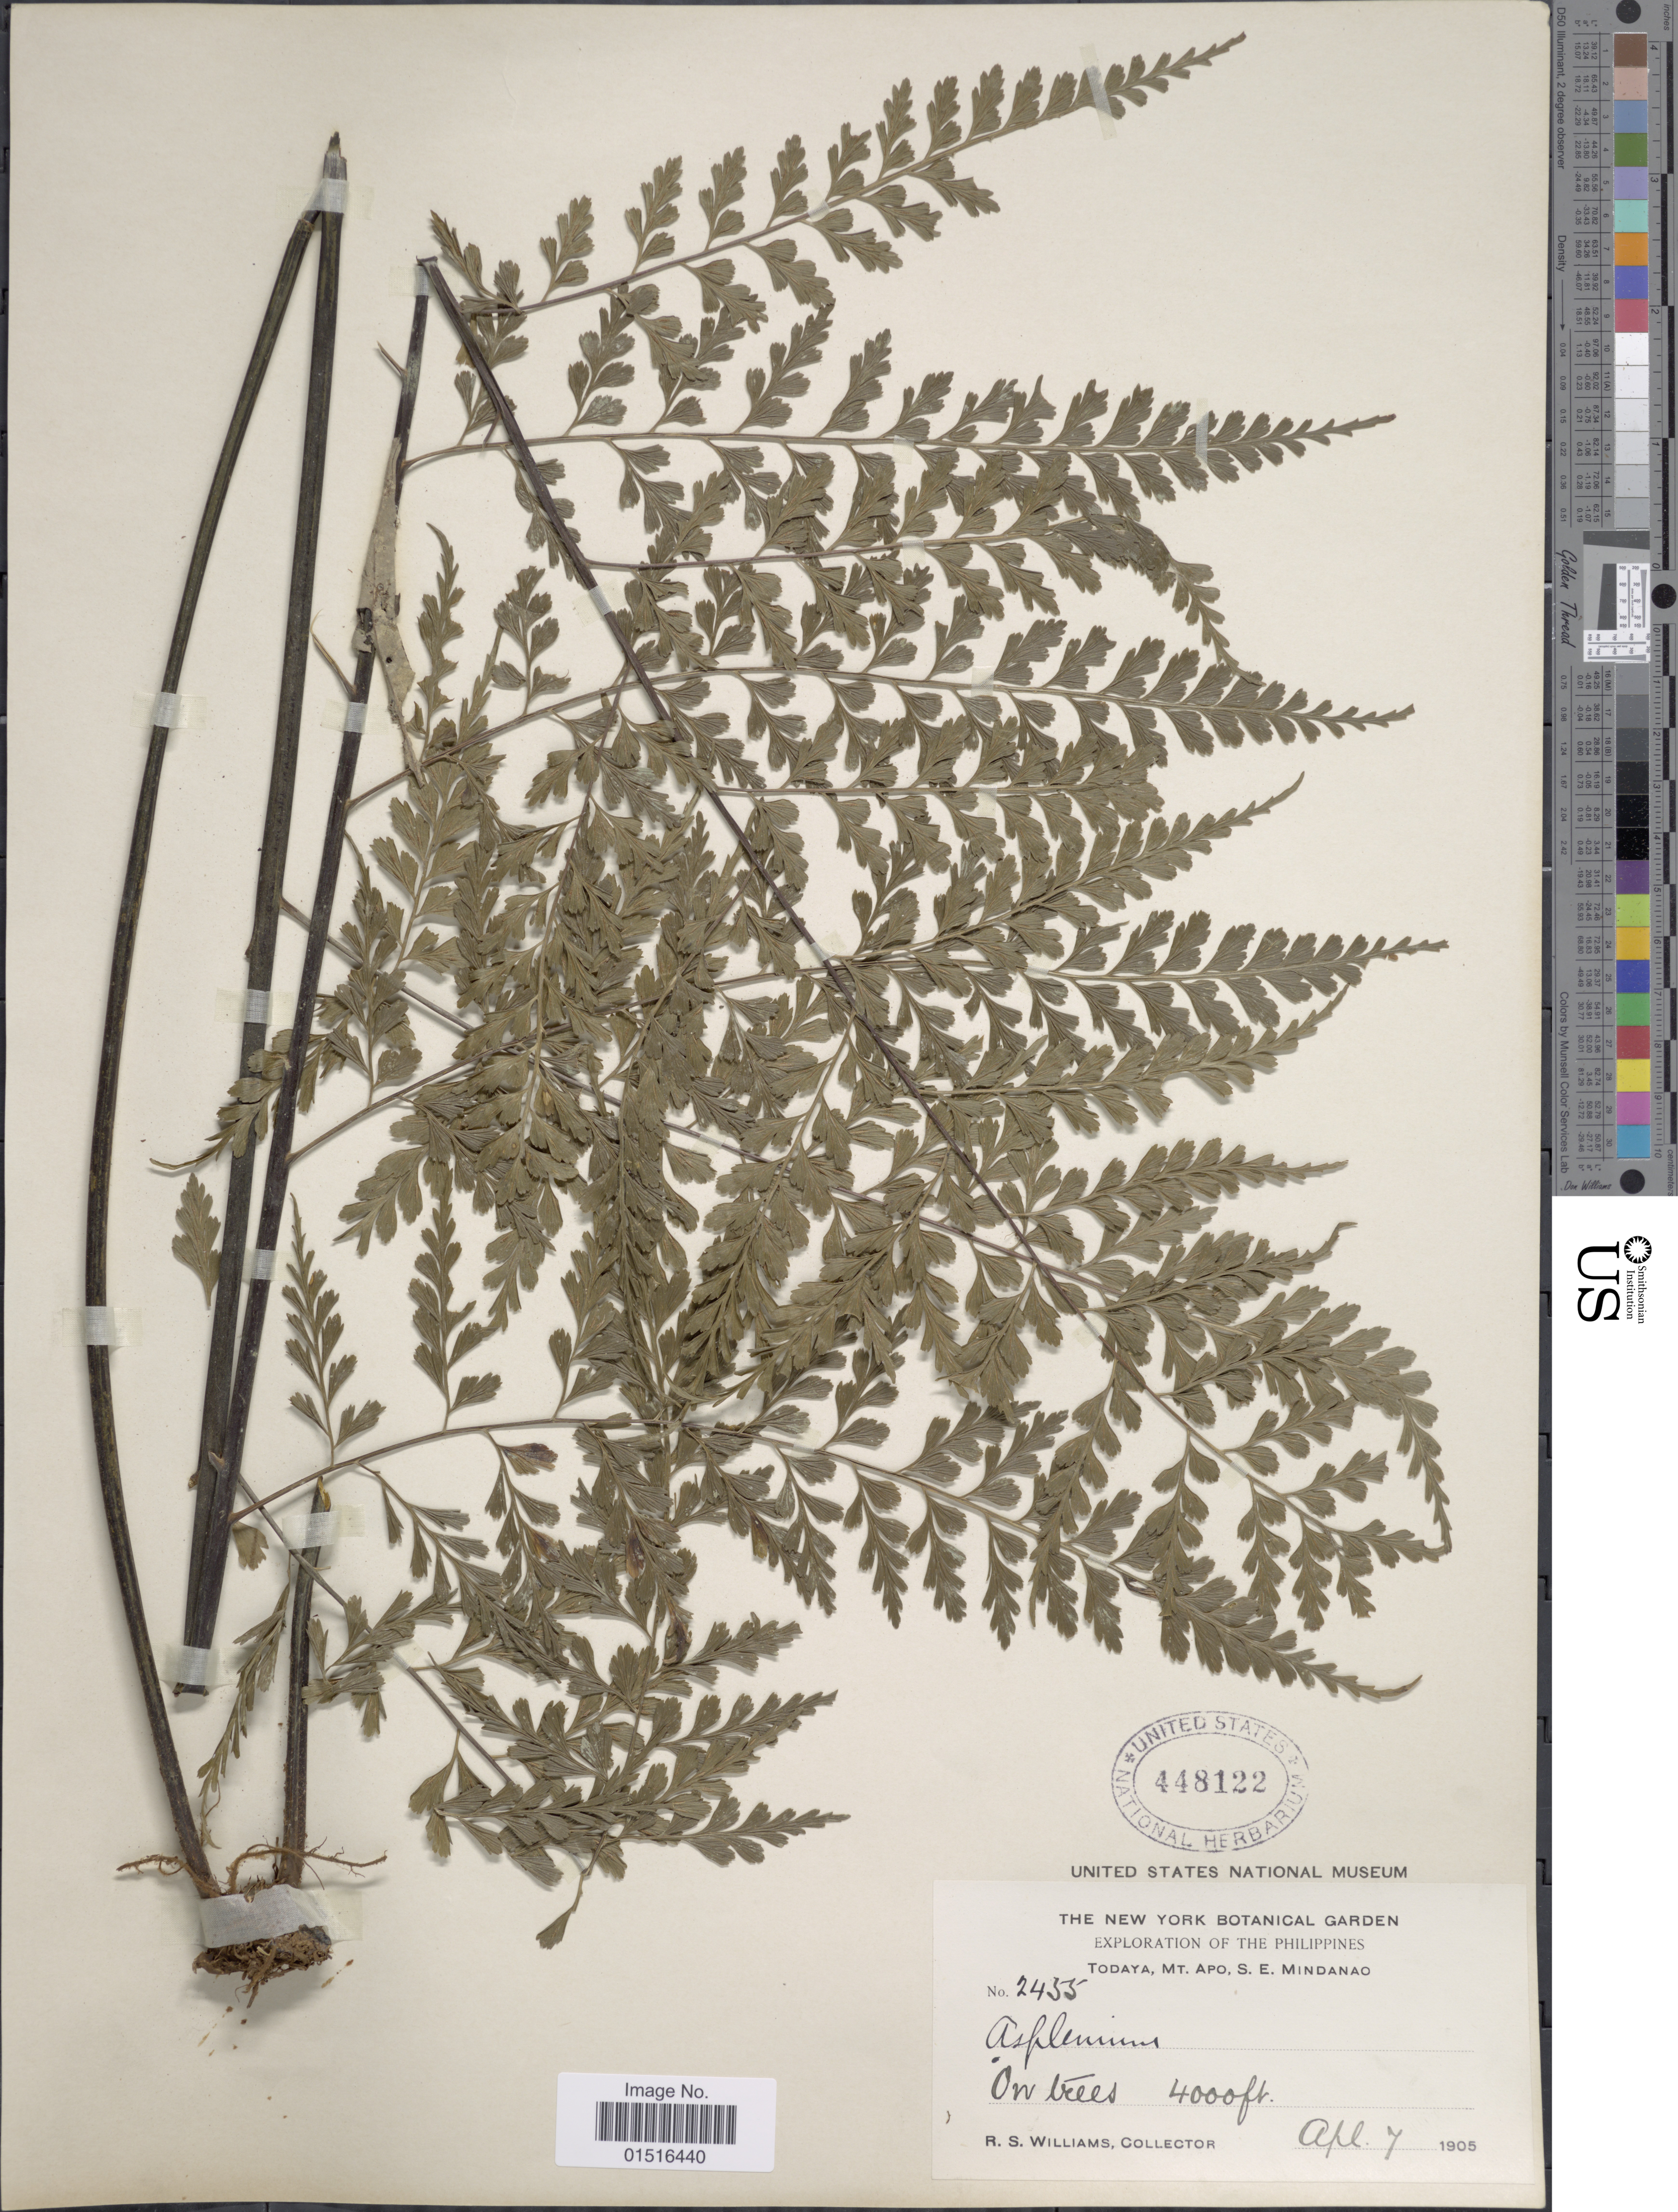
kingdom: Plantae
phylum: Tracheophyta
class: Polypodiopsida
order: Polypodiales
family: Aspleniaceae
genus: Asplenium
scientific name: Asplenium laserpitiifolium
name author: Lam.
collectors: R. S. Williams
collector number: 2455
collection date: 1905-04-07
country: Philippines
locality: Todaya, Mt. Apo, S. E. Mindanao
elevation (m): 1219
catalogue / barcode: US 448122